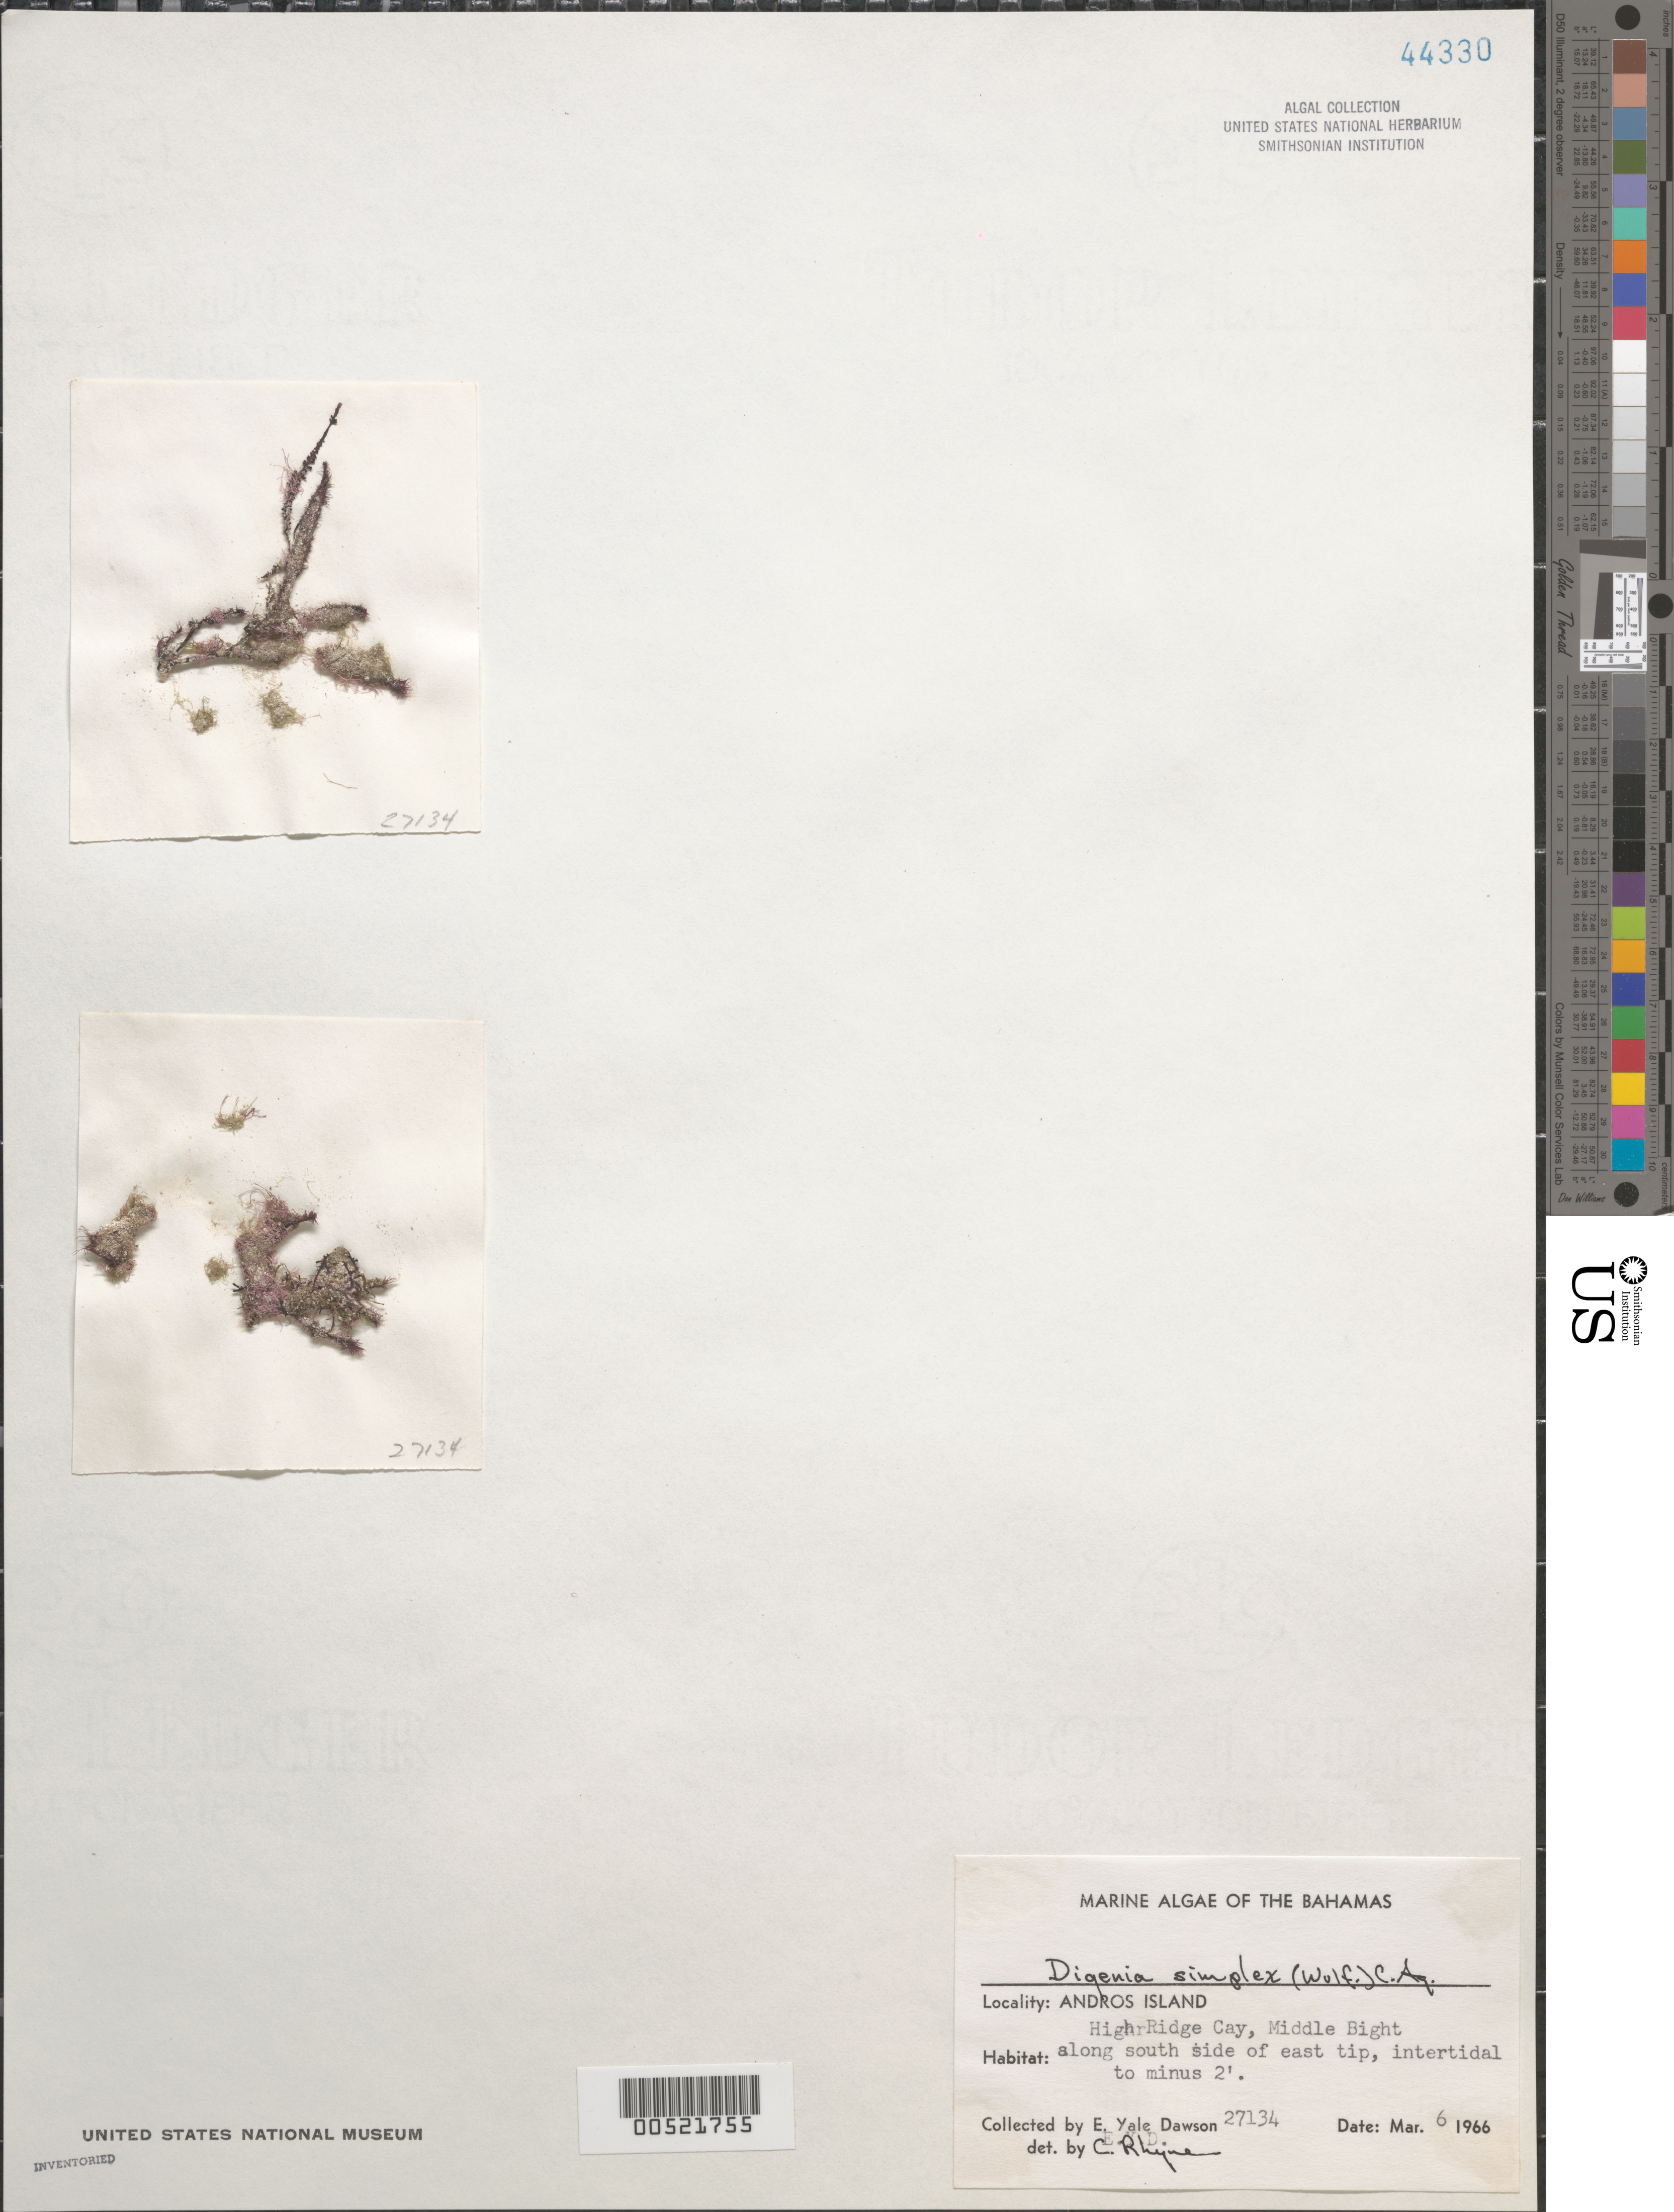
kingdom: Plantae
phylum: Rhodophyta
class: Florideophyceae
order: Ceramiales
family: Rhodomelaceae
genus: Digenea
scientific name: Digenea simplex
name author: (Wulfen) C. Agardh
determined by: Rhyne, C. F.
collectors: E. Y. Dawson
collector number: EYD 27134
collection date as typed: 06 Mar 1966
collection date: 1966-03-06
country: Bahamas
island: High Ridge Cay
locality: Middle Bight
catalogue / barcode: US 44330